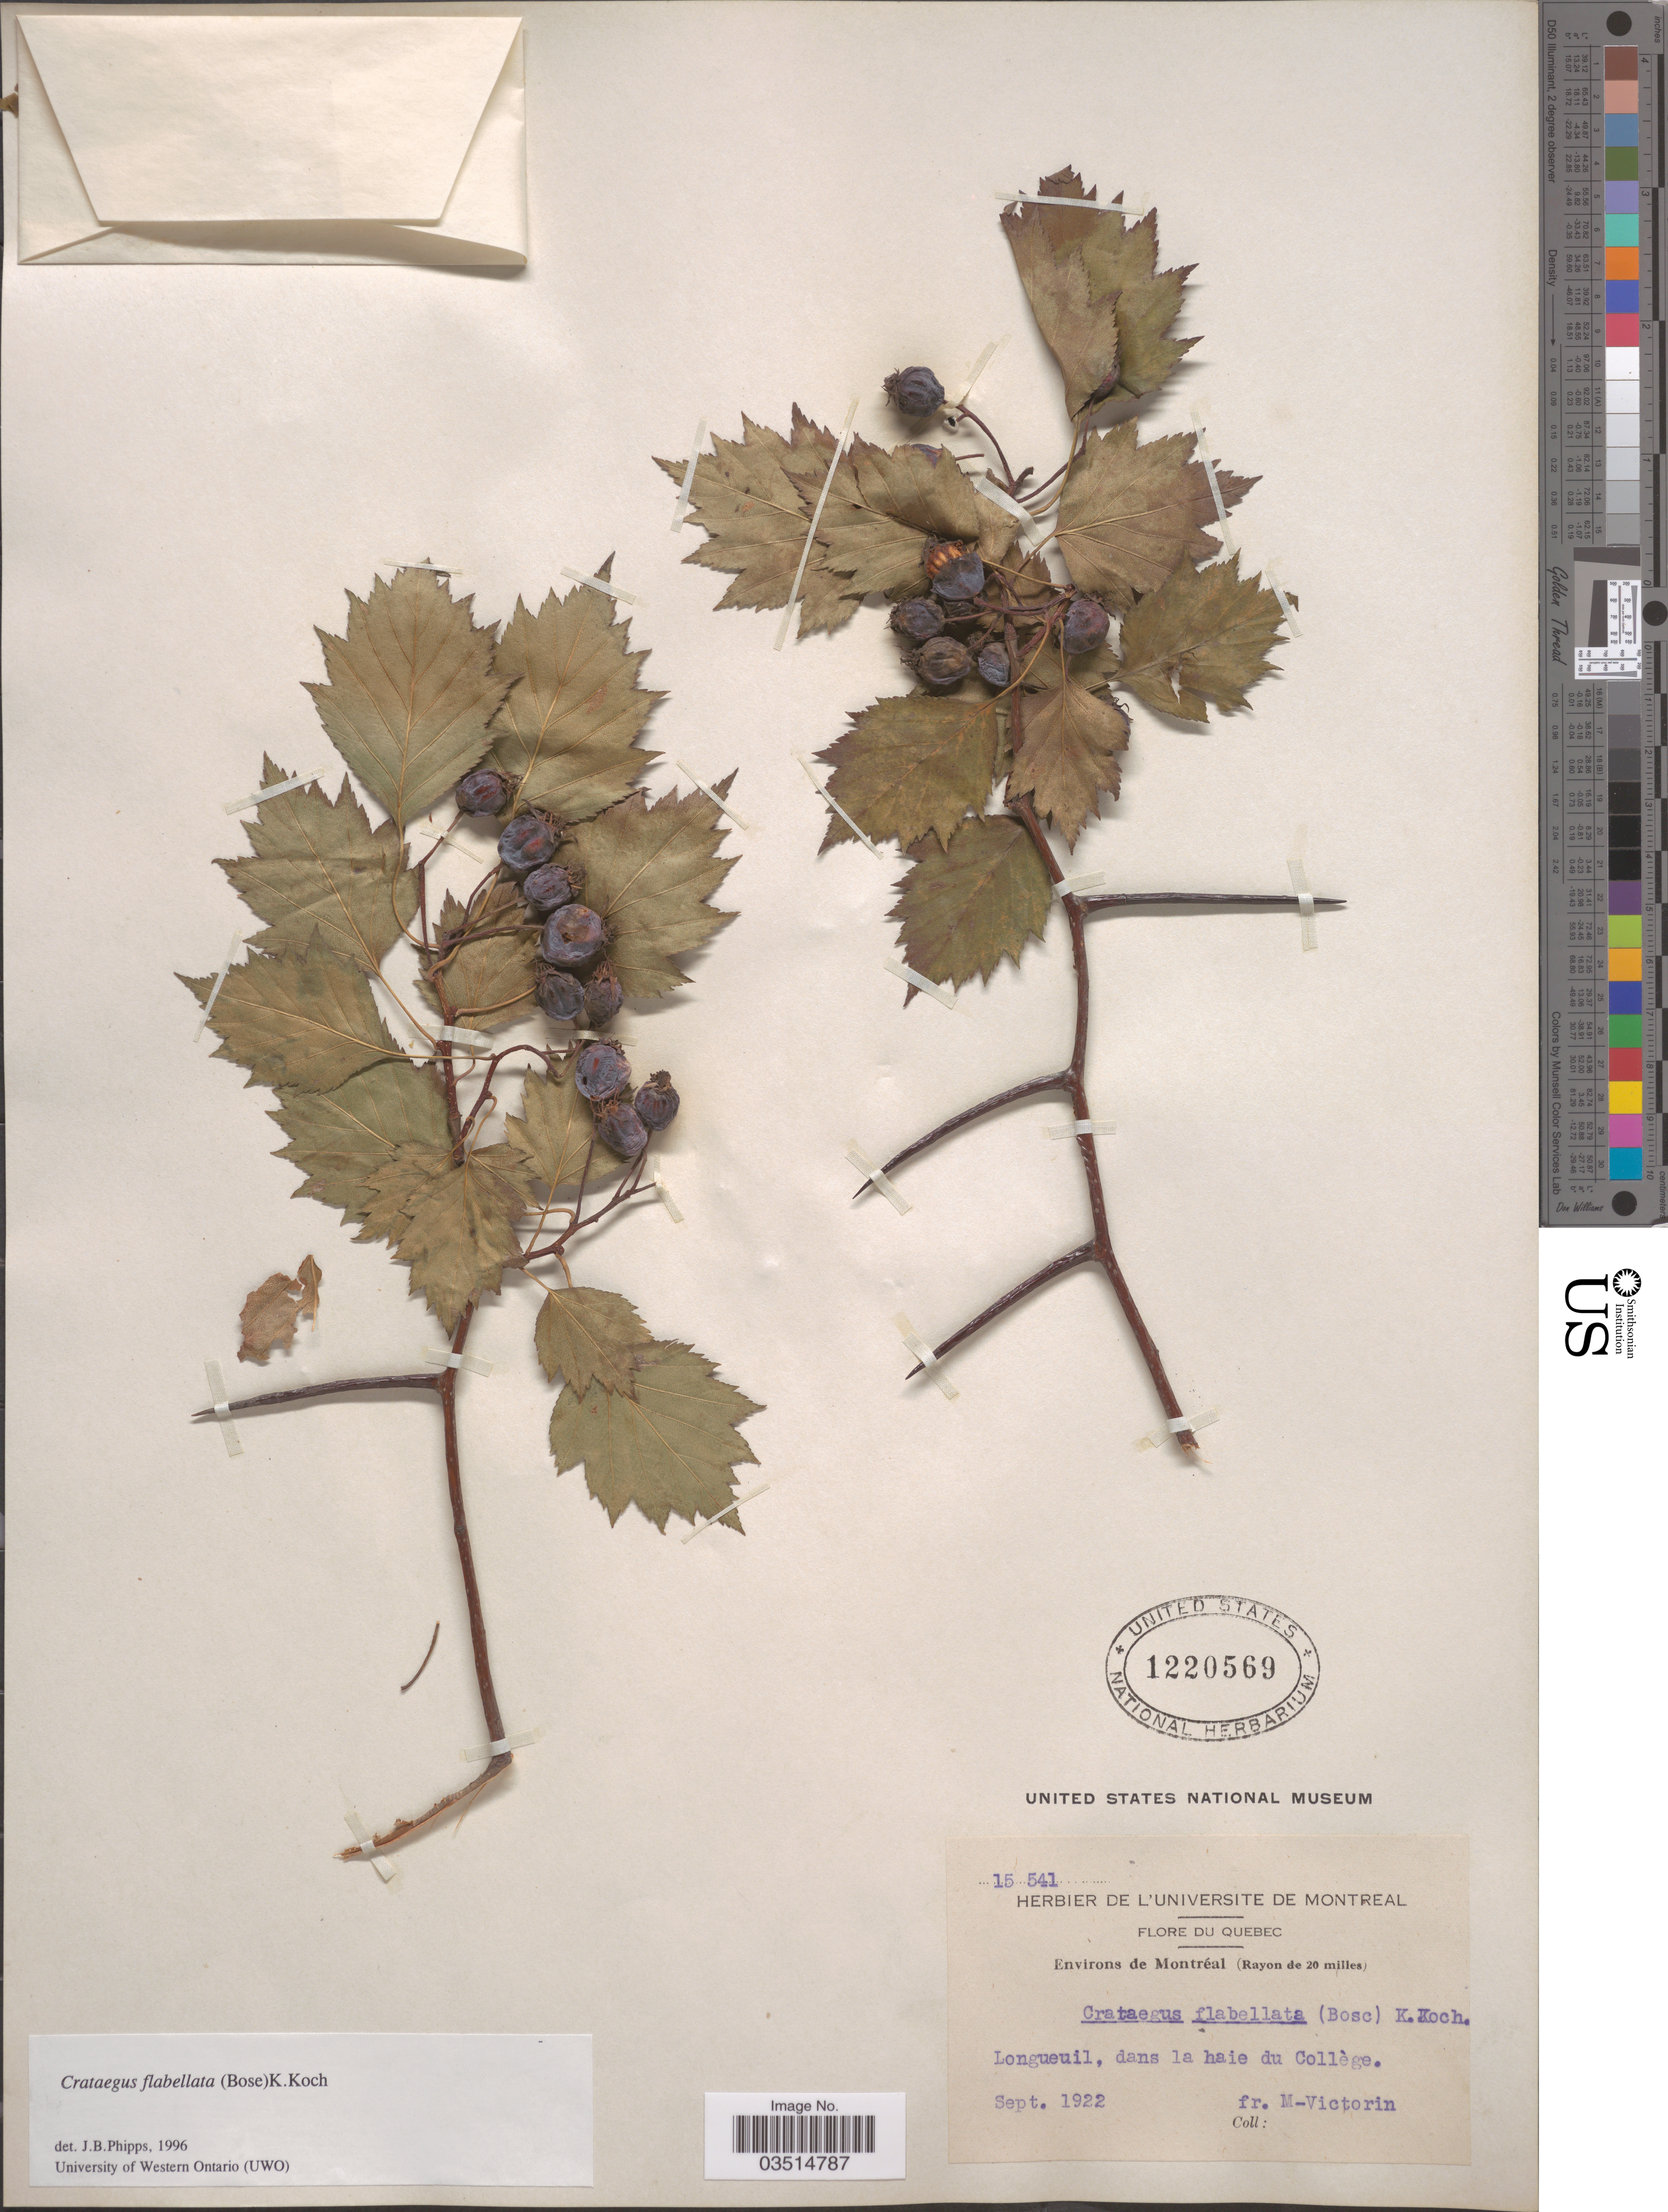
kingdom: Plantae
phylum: Tracheophyta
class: Magnoliopsida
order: Rosales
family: Rosaceae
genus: Crataegus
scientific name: Crataegus flabellata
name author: (Bosc) K. Koch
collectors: F. Marie-Victorin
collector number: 15541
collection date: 1922-09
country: Canada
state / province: Quebec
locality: Environs de Montréal (Rayon de 20 miles). Longueuil, dans la haie de Collège.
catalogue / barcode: US 1220569